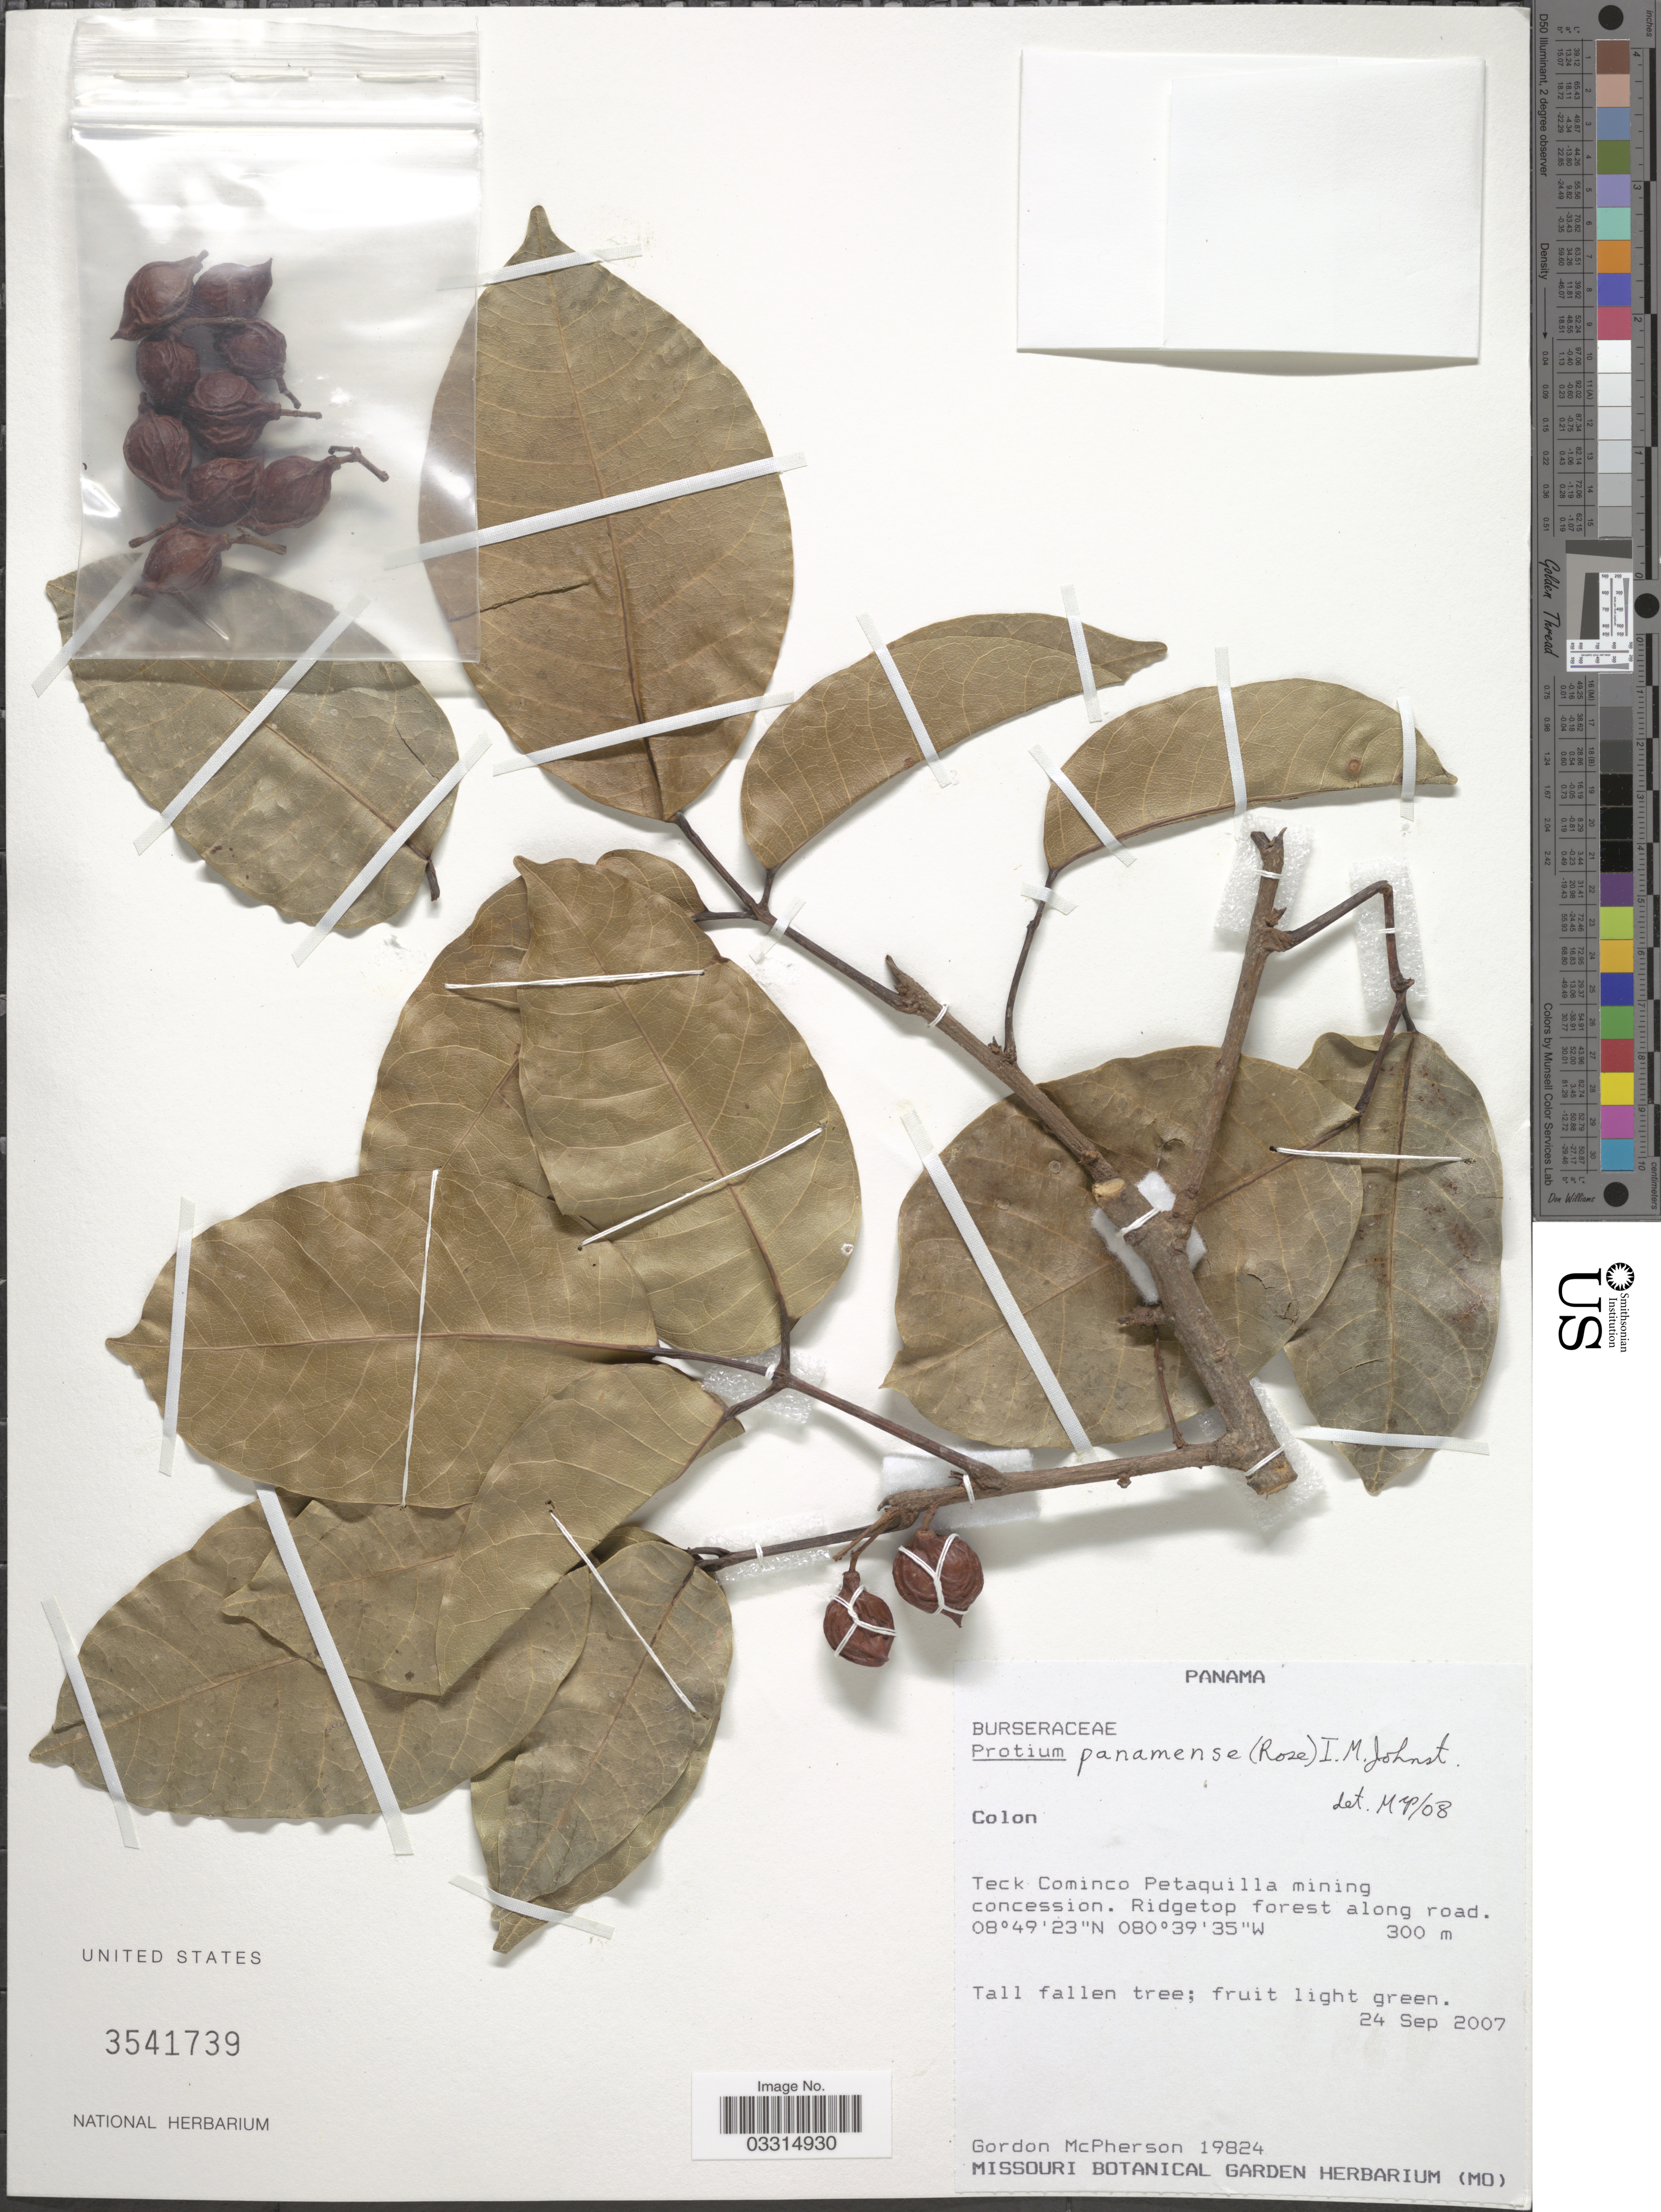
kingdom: Plantae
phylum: Tracheophyta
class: Magnoliopsida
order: Sapindales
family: Burseraceae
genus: Protium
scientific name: Protium panamense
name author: (Rose) I.M. Johnst.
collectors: G. D. McPherson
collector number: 19824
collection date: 2007-09-24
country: Panama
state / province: Colón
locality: Teck Cominco Petaquilla mining concession. Ridgetop forest along road.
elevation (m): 300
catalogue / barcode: US 3541739